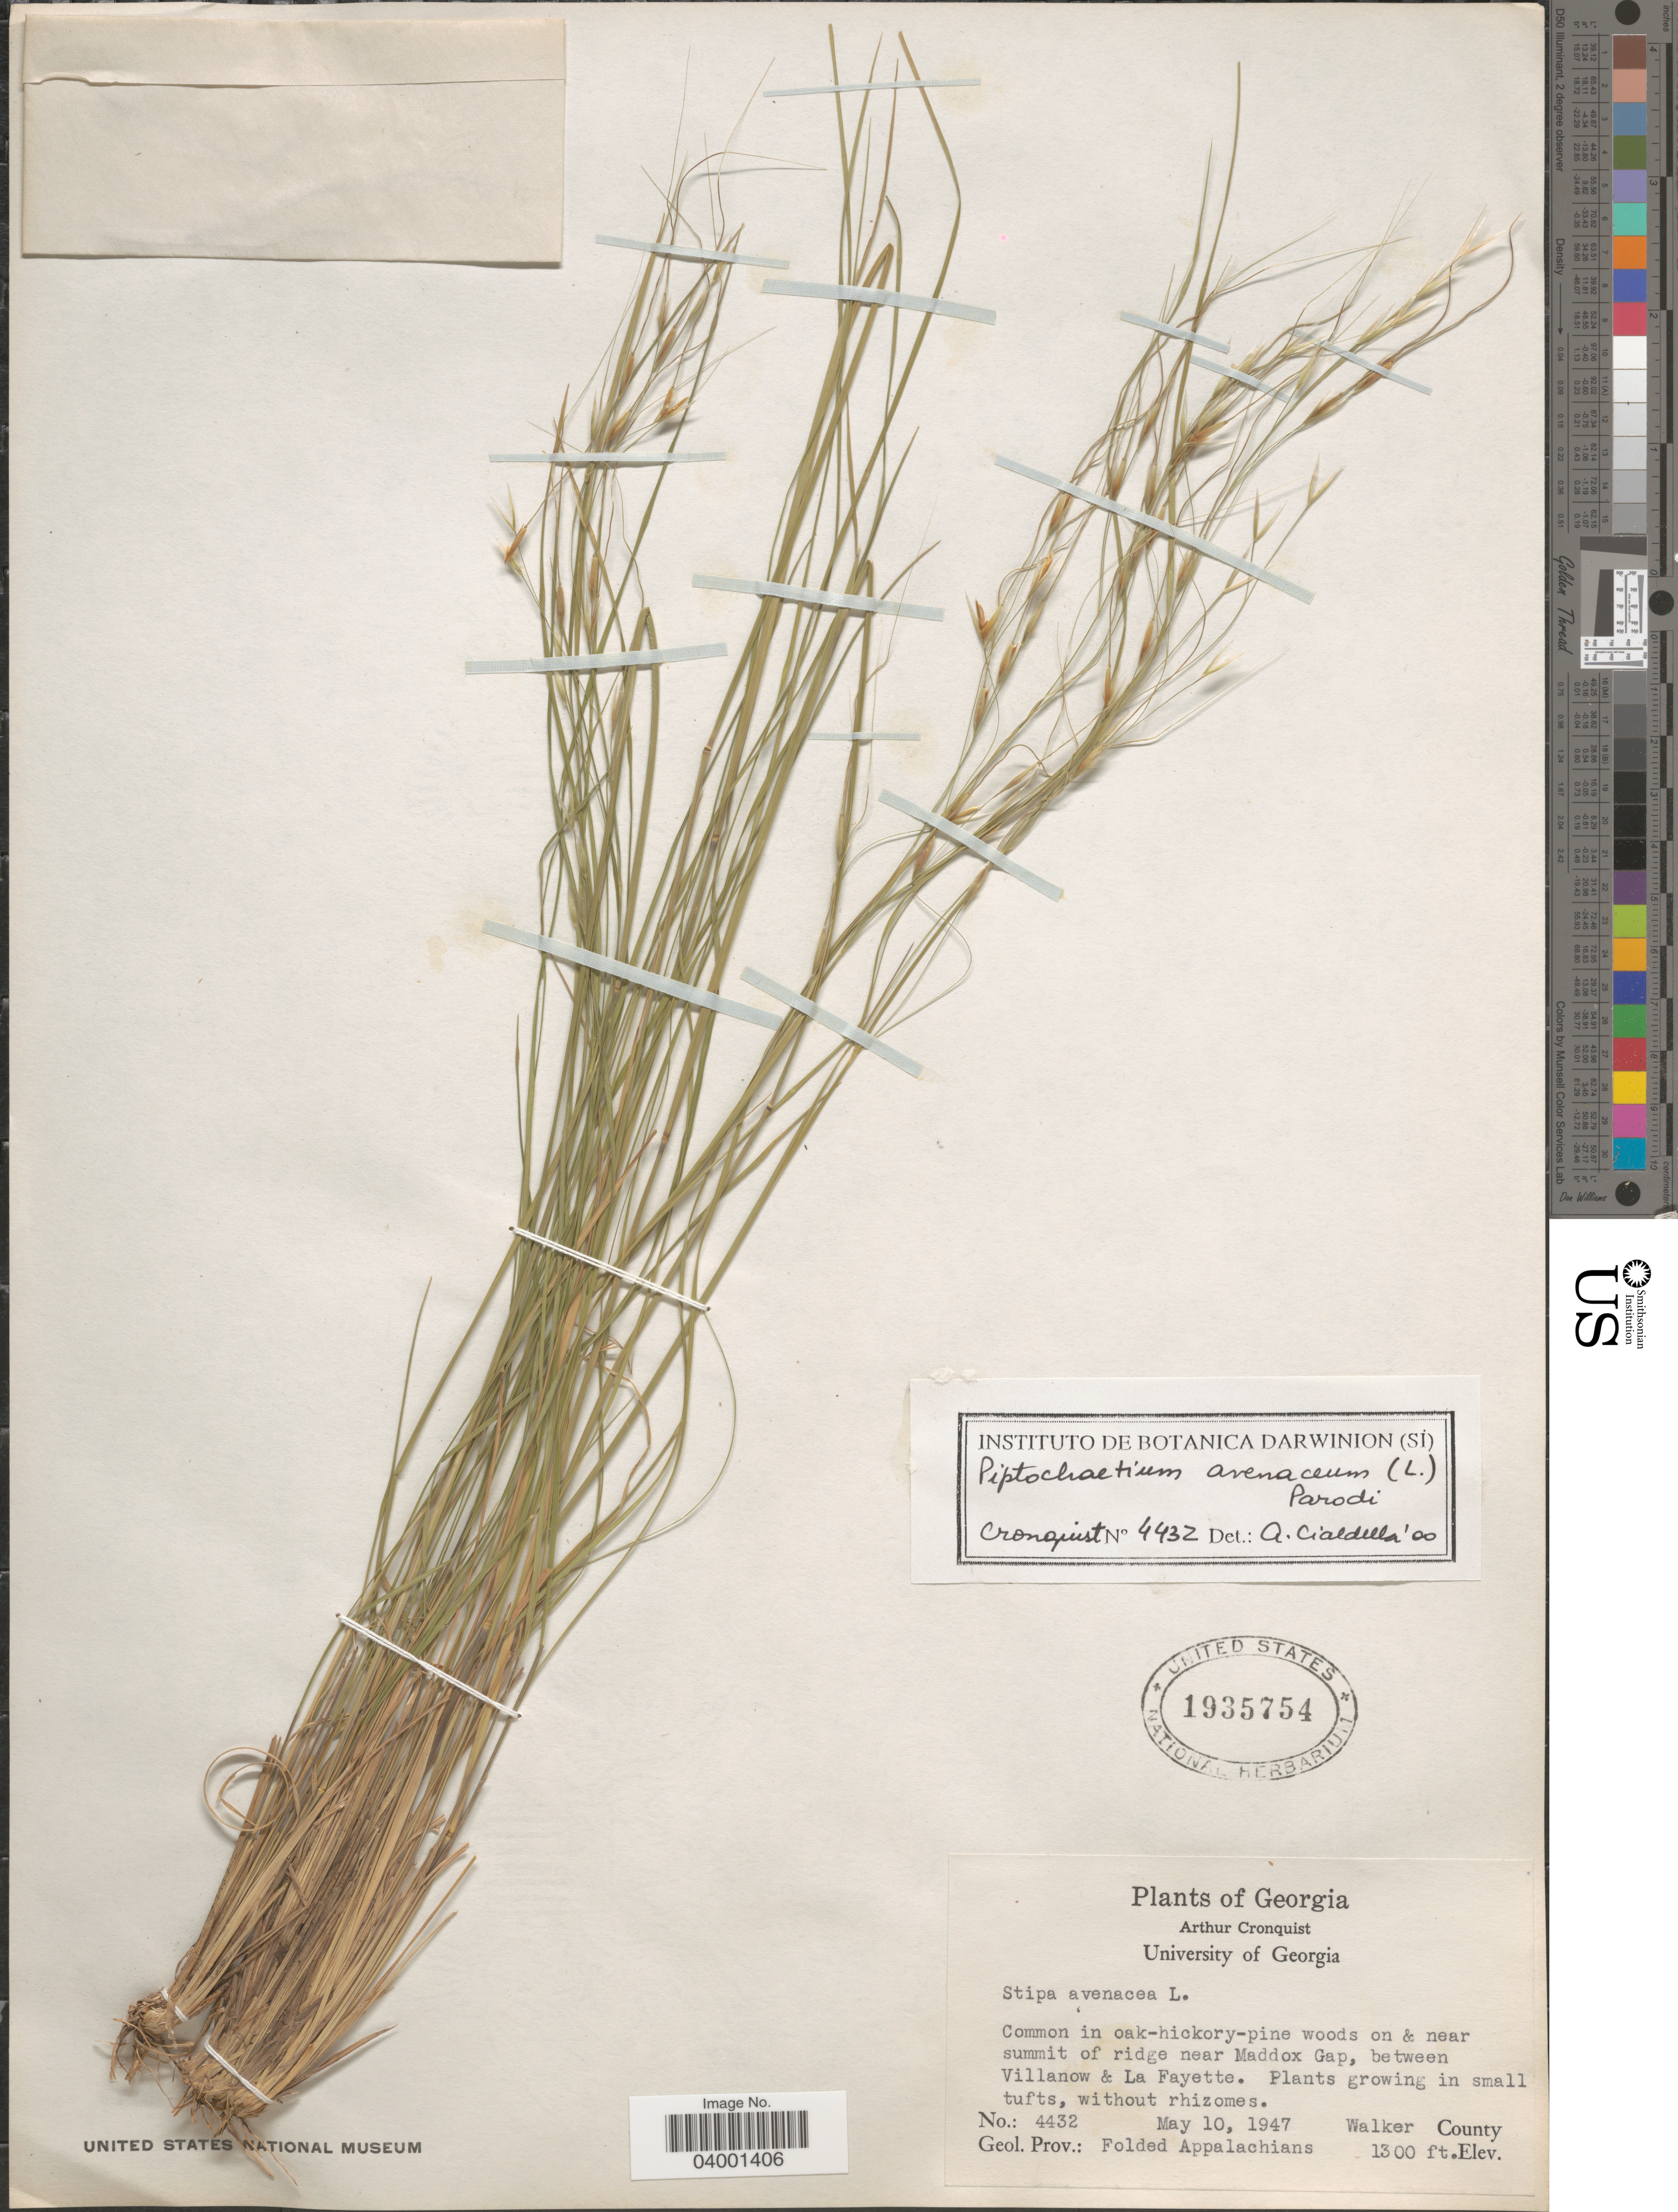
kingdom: Plantae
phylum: Tracheophyta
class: Liliopsida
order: Poales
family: Poaceae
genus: Piptochaetium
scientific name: Piptochaetium avenaceum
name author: (L.) Parodi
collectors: A. J. Cronquist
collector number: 4432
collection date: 1947-05-10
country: United States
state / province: Georgia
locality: Near Maddox Gap, between Villanow & La Fayette. Walker County. Geol. Prov.: Folded Appalachians.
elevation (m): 396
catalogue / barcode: US 1935754